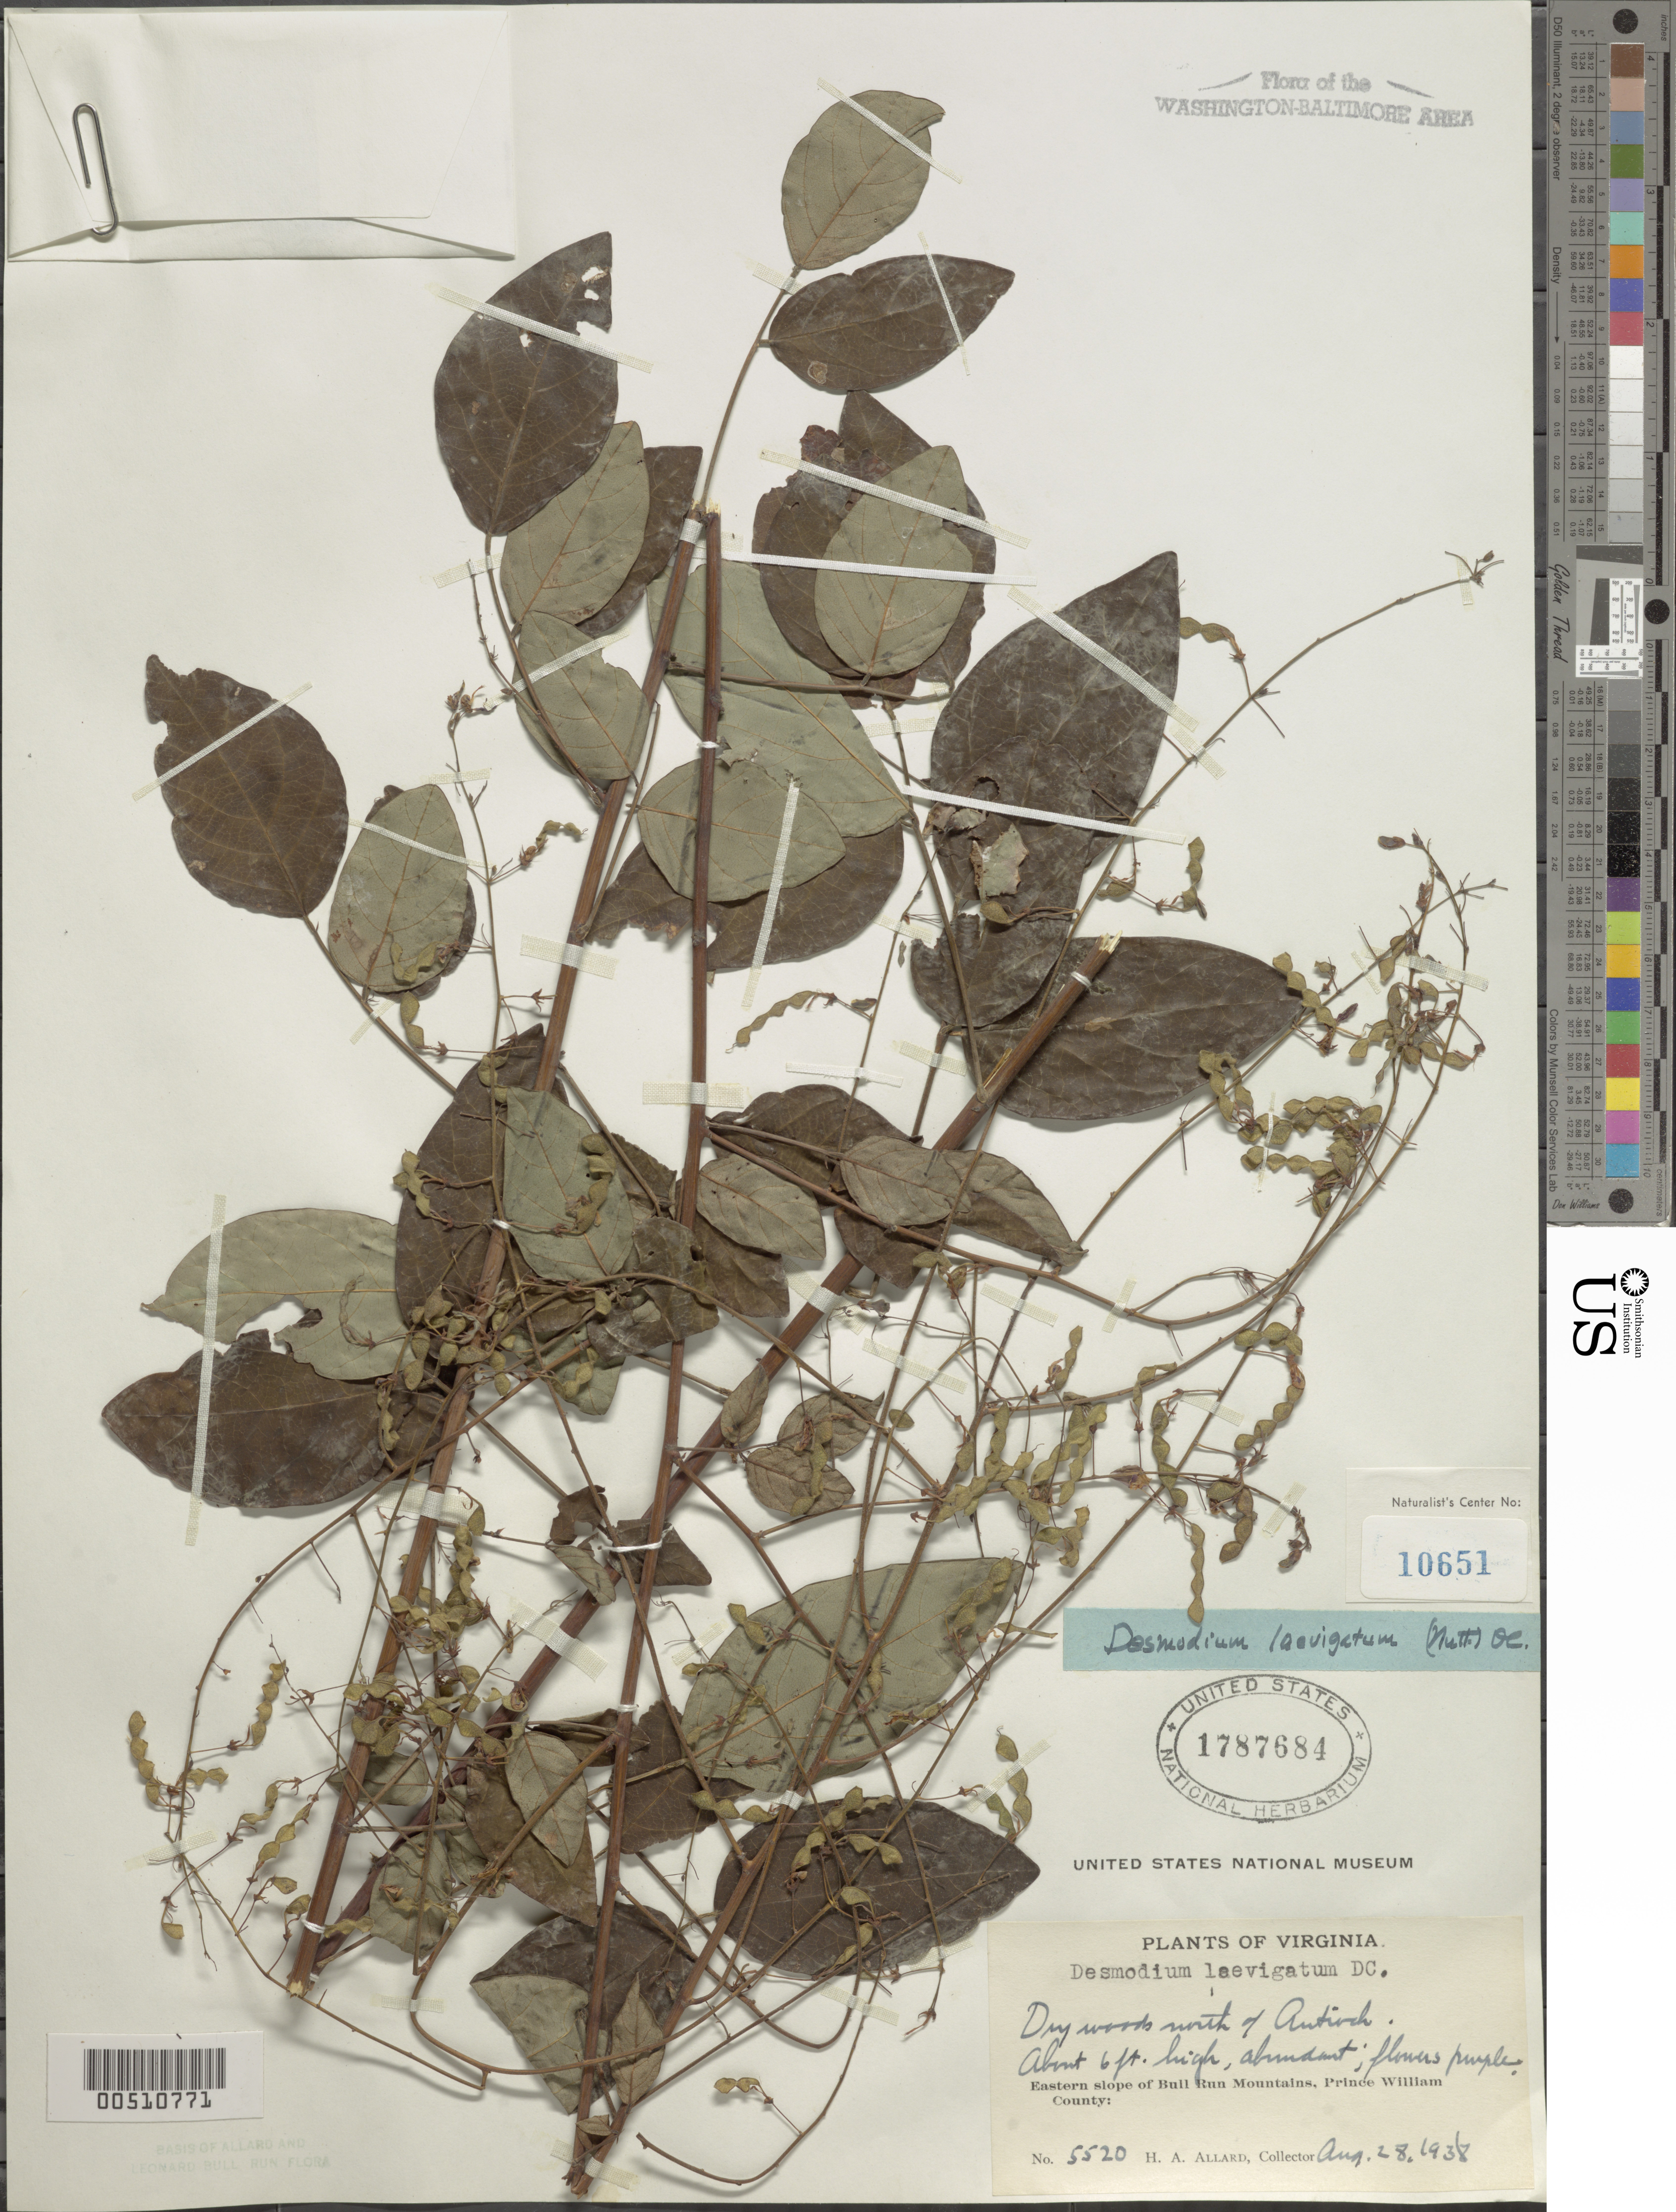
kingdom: Plantae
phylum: Tracheophyta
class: Magnoliopsida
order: Fabales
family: Fabaceae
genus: Desmodium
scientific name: Desmodium laevigatum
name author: (Nutt.) DC.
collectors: H. A. Allard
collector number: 5520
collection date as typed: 28 Aug 1938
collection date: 1938-08-28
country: United States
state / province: Virginia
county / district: Prince William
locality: N of Antioch, E slope of Bull Run Mts. Bull Run Mts.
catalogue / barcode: US 1787684